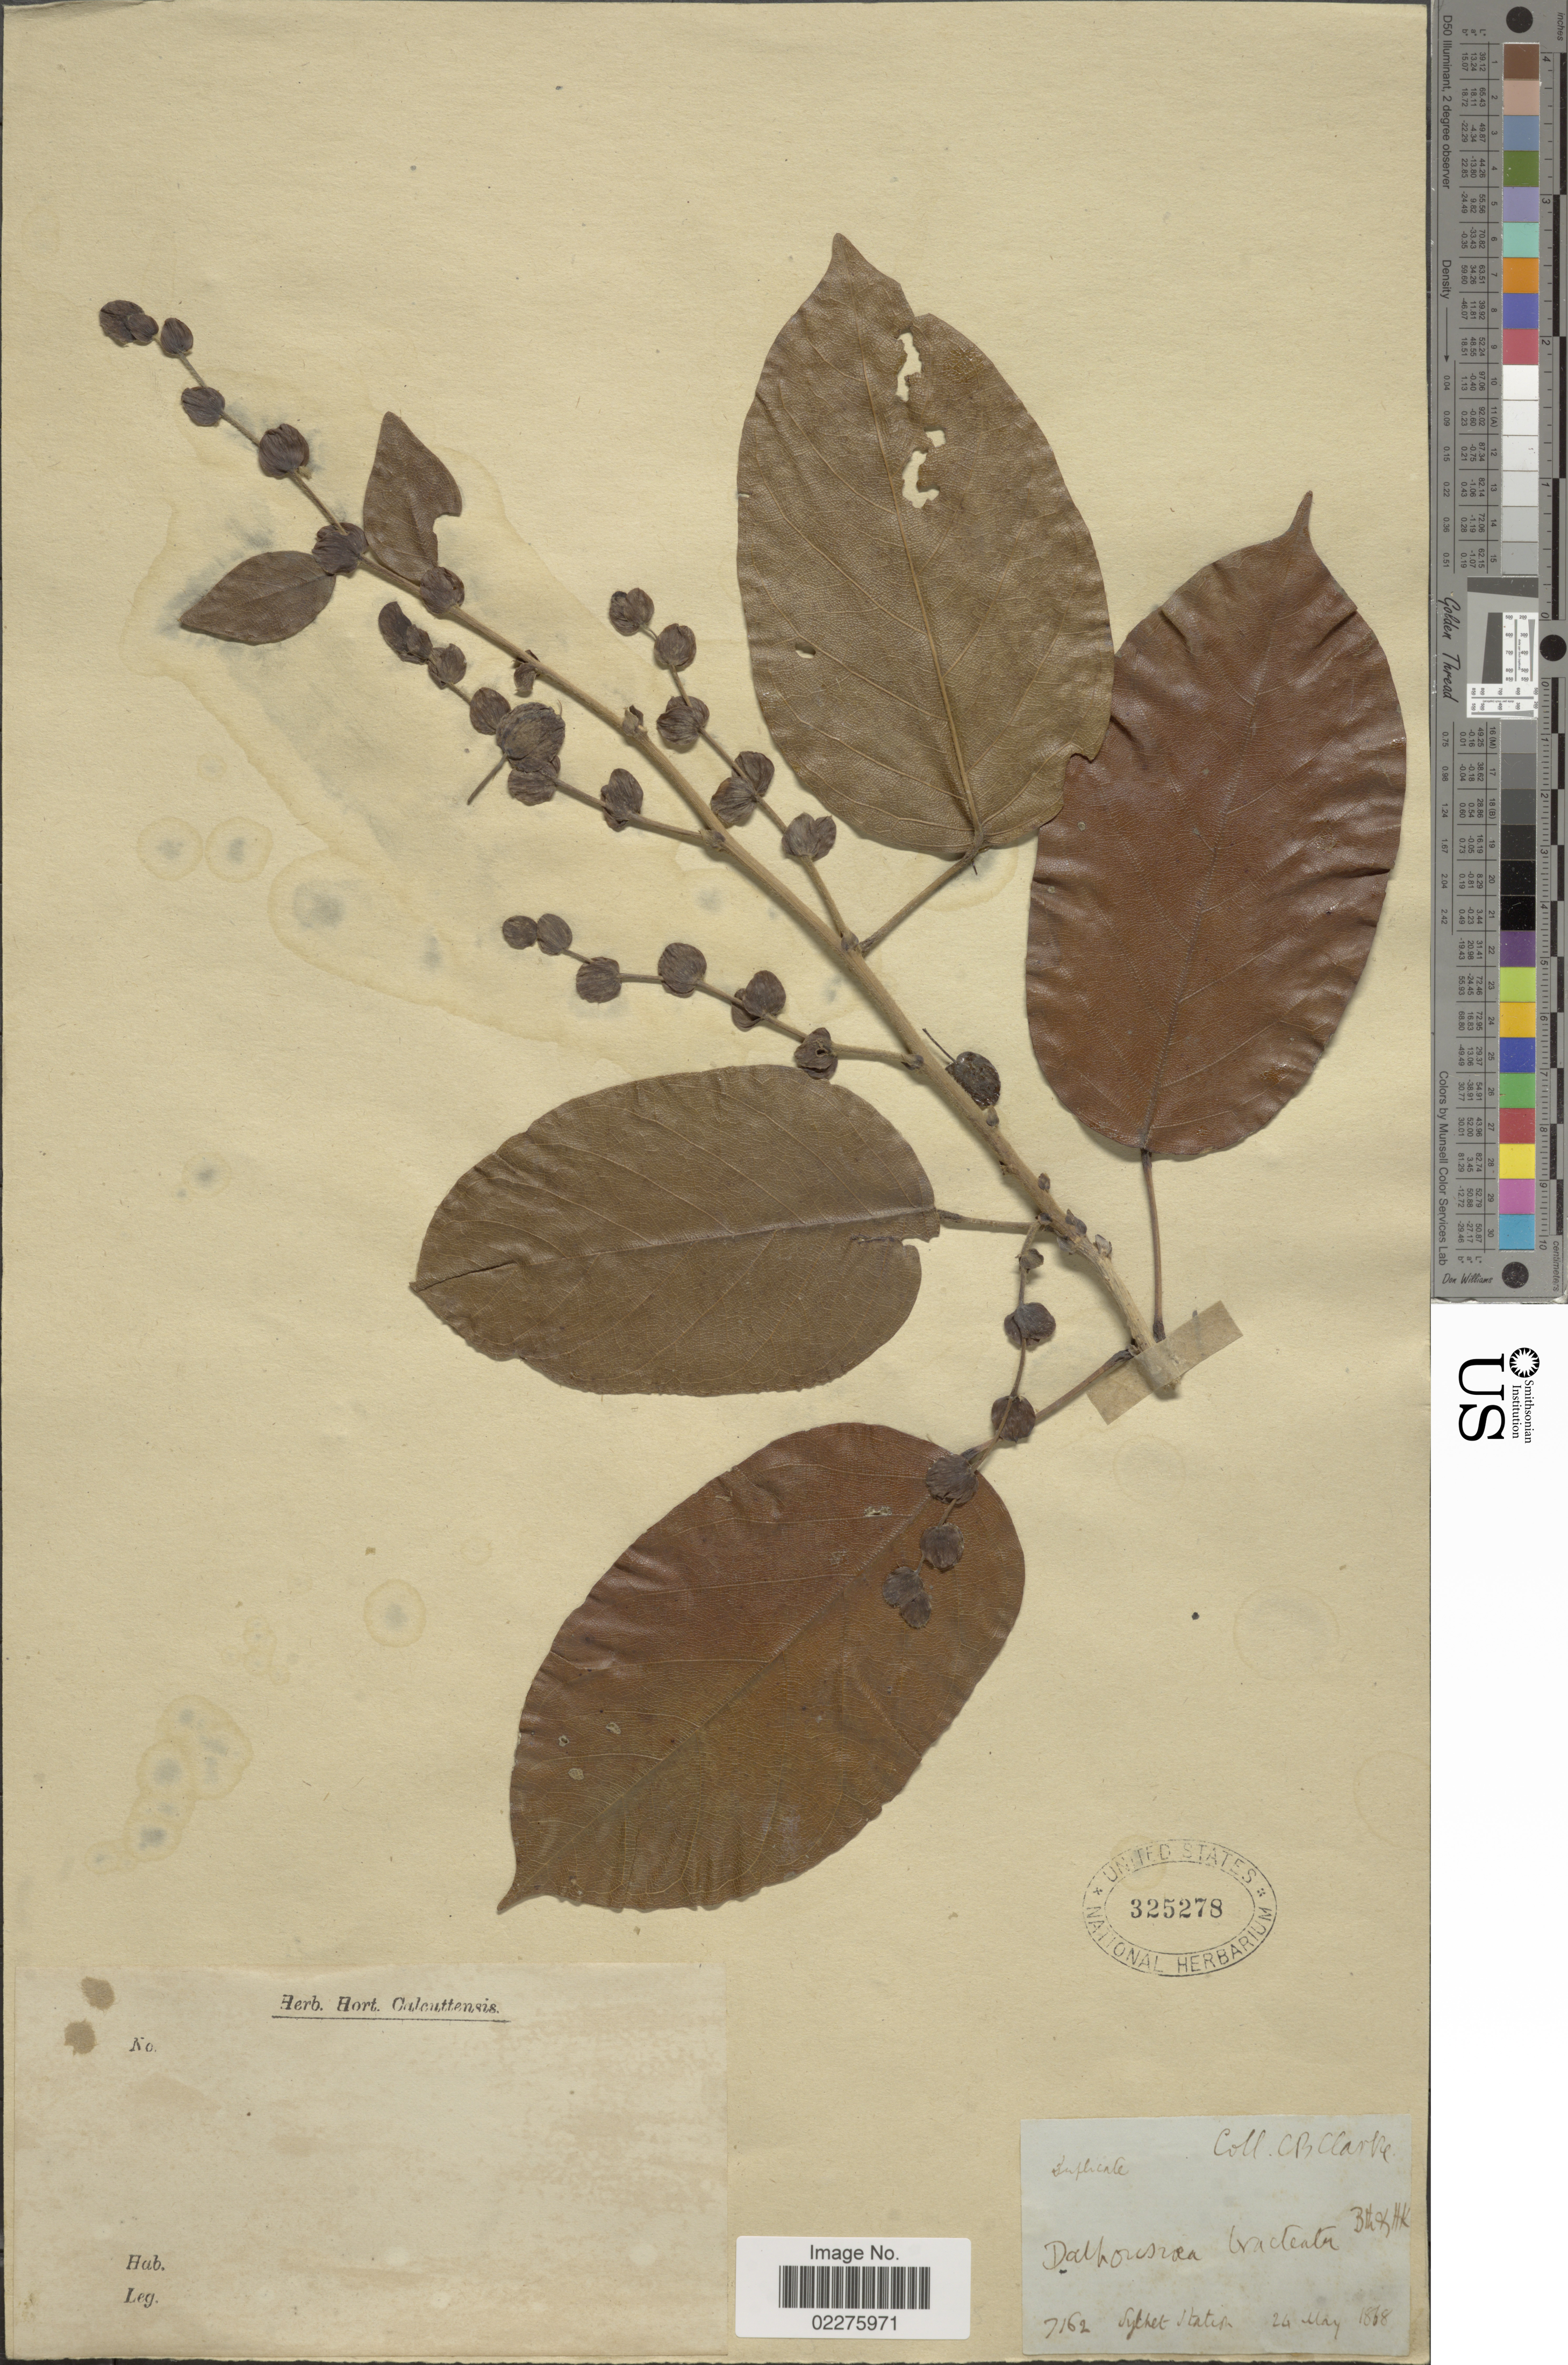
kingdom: Plantae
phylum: Tracheophyta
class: Magnoliopsida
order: Fabales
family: Fabaceae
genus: Dalhousiea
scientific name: Dalhousiea bracteata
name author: Graham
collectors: C. B. Clarke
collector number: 7162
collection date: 1868-05-24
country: Bangladesh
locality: Sylhet Station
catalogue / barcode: US 325278